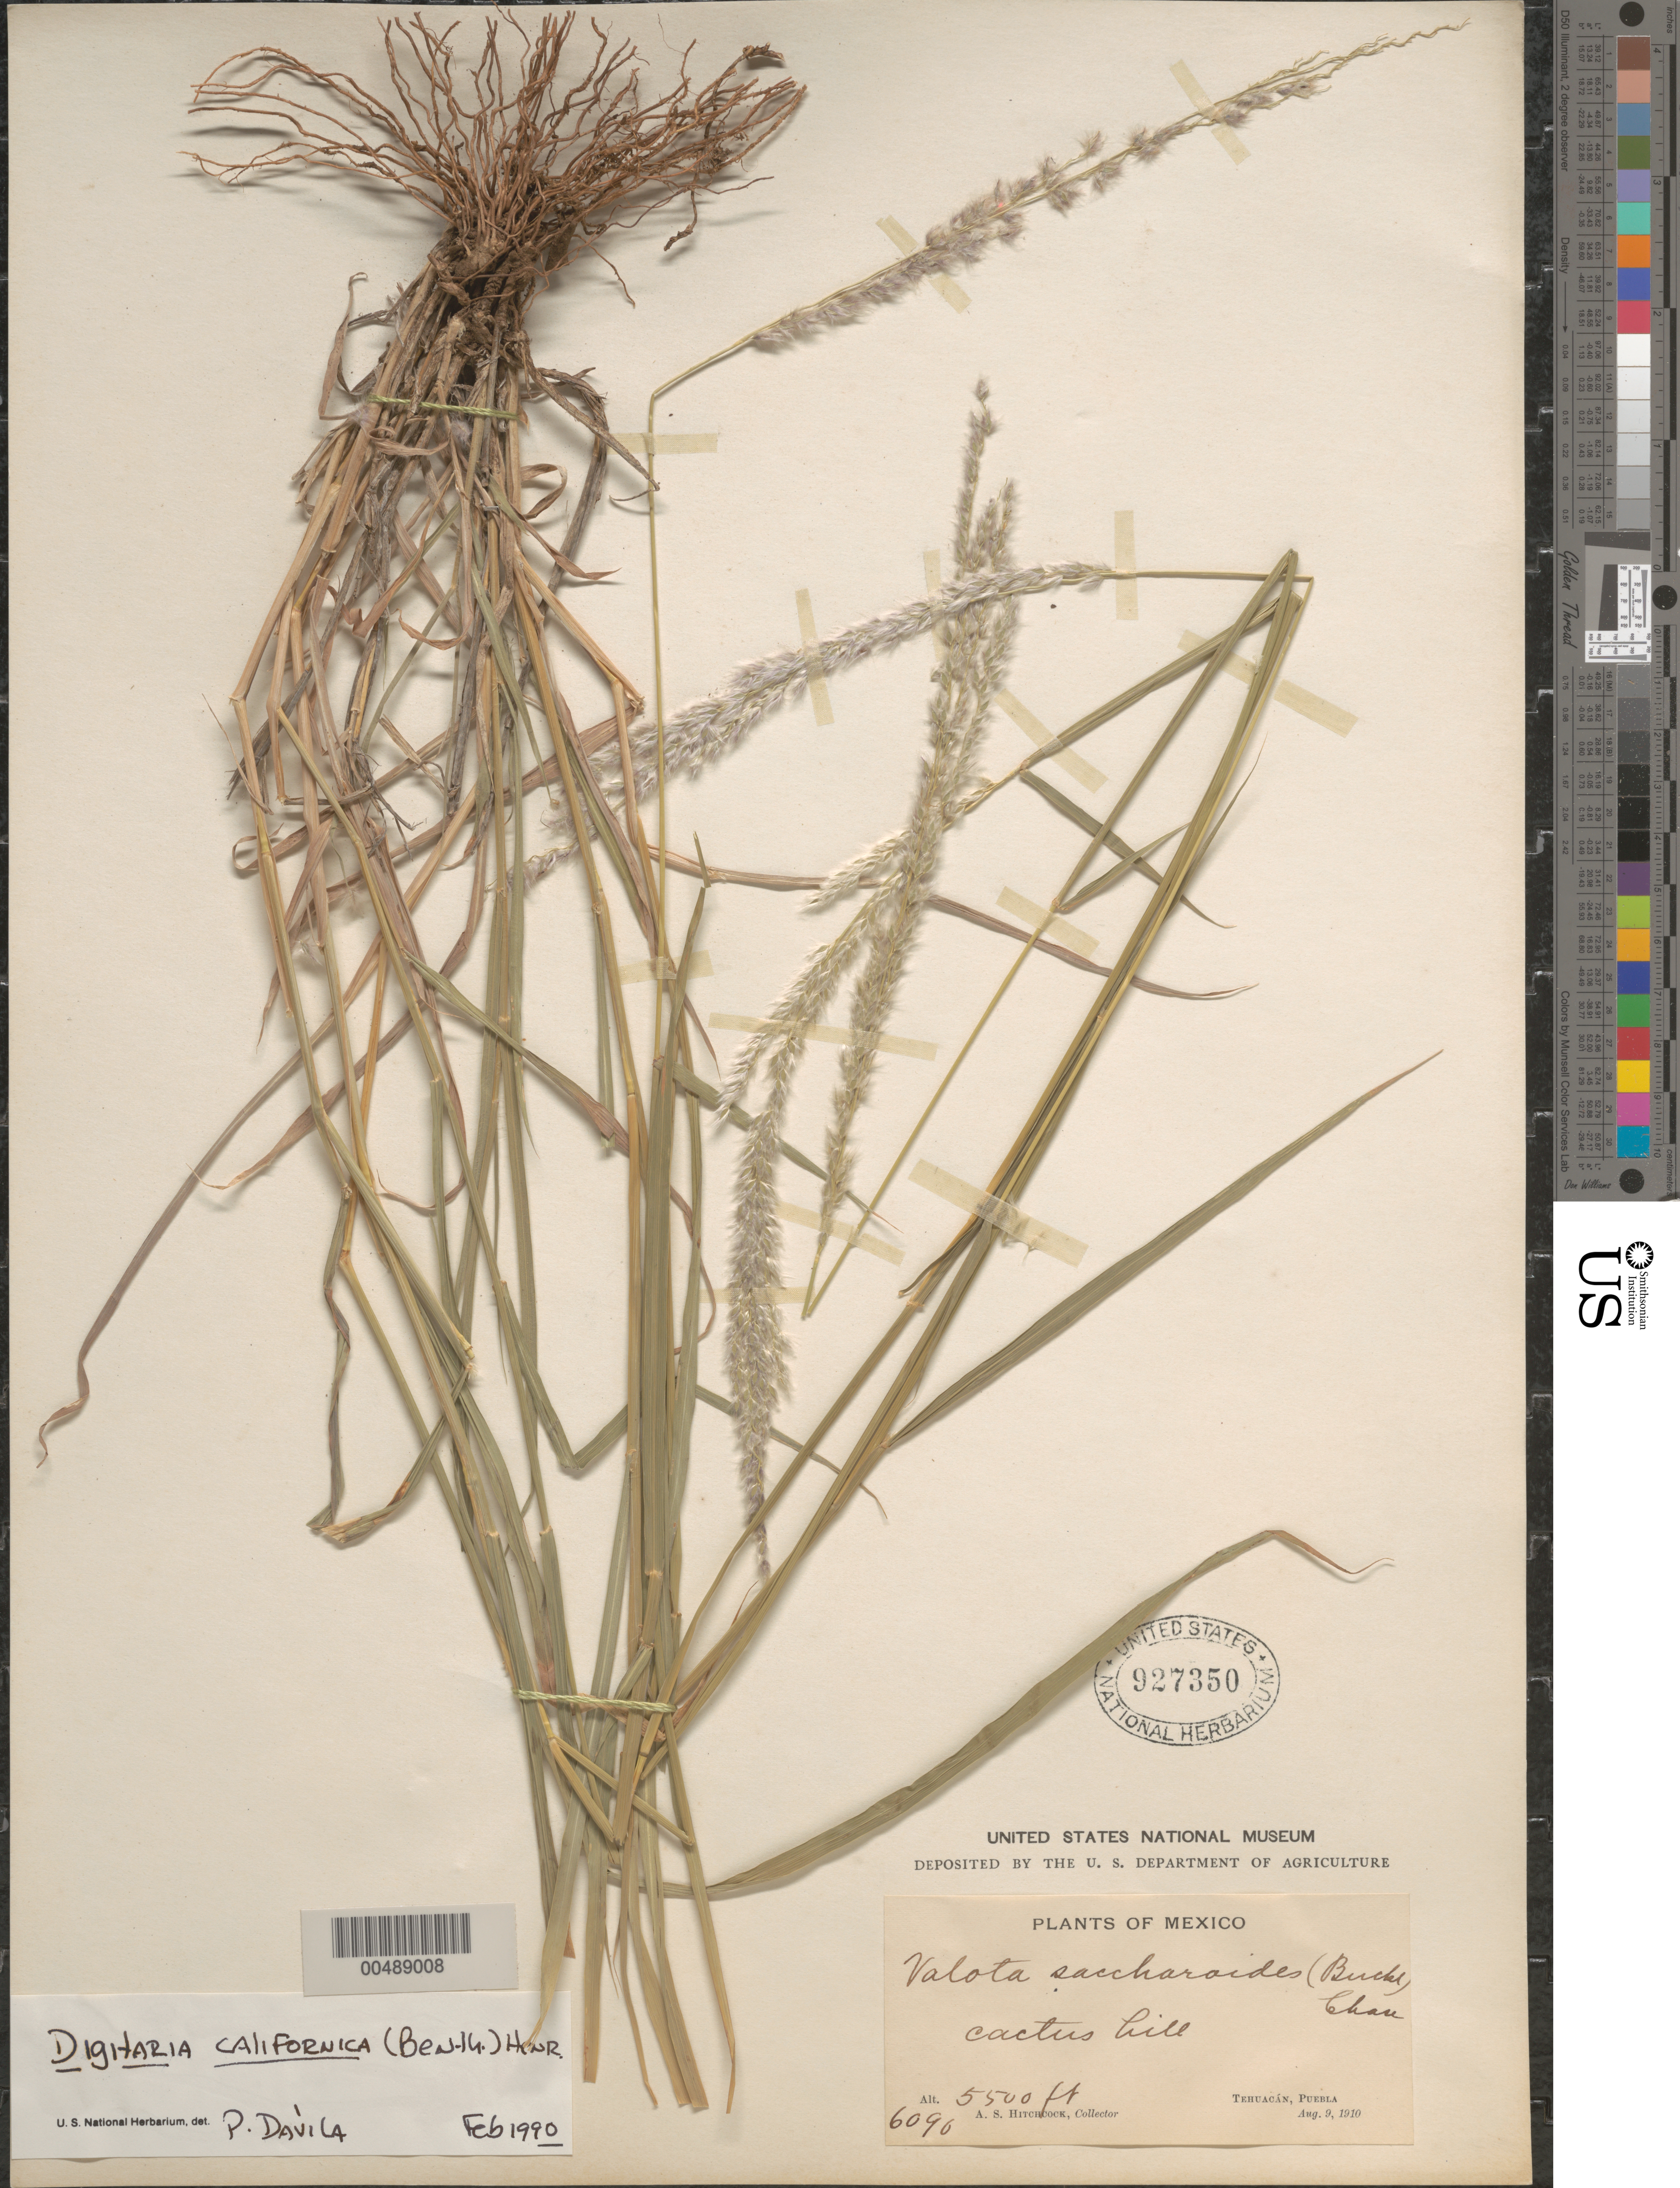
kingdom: Plantae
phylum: Tracheophyta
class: Liliopsida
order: Poales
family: Poaceae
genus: Digitaria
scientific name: Digitaria californica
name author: (Benth.) Henr.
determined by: Dávila, P. D.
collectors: A. S. Hitchcock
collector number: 6090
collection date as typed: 9 Aug 1910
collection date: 1910-08-09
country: Mexico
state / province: Puebla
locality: Tehuacán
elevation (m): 1676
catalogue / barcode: US 927350